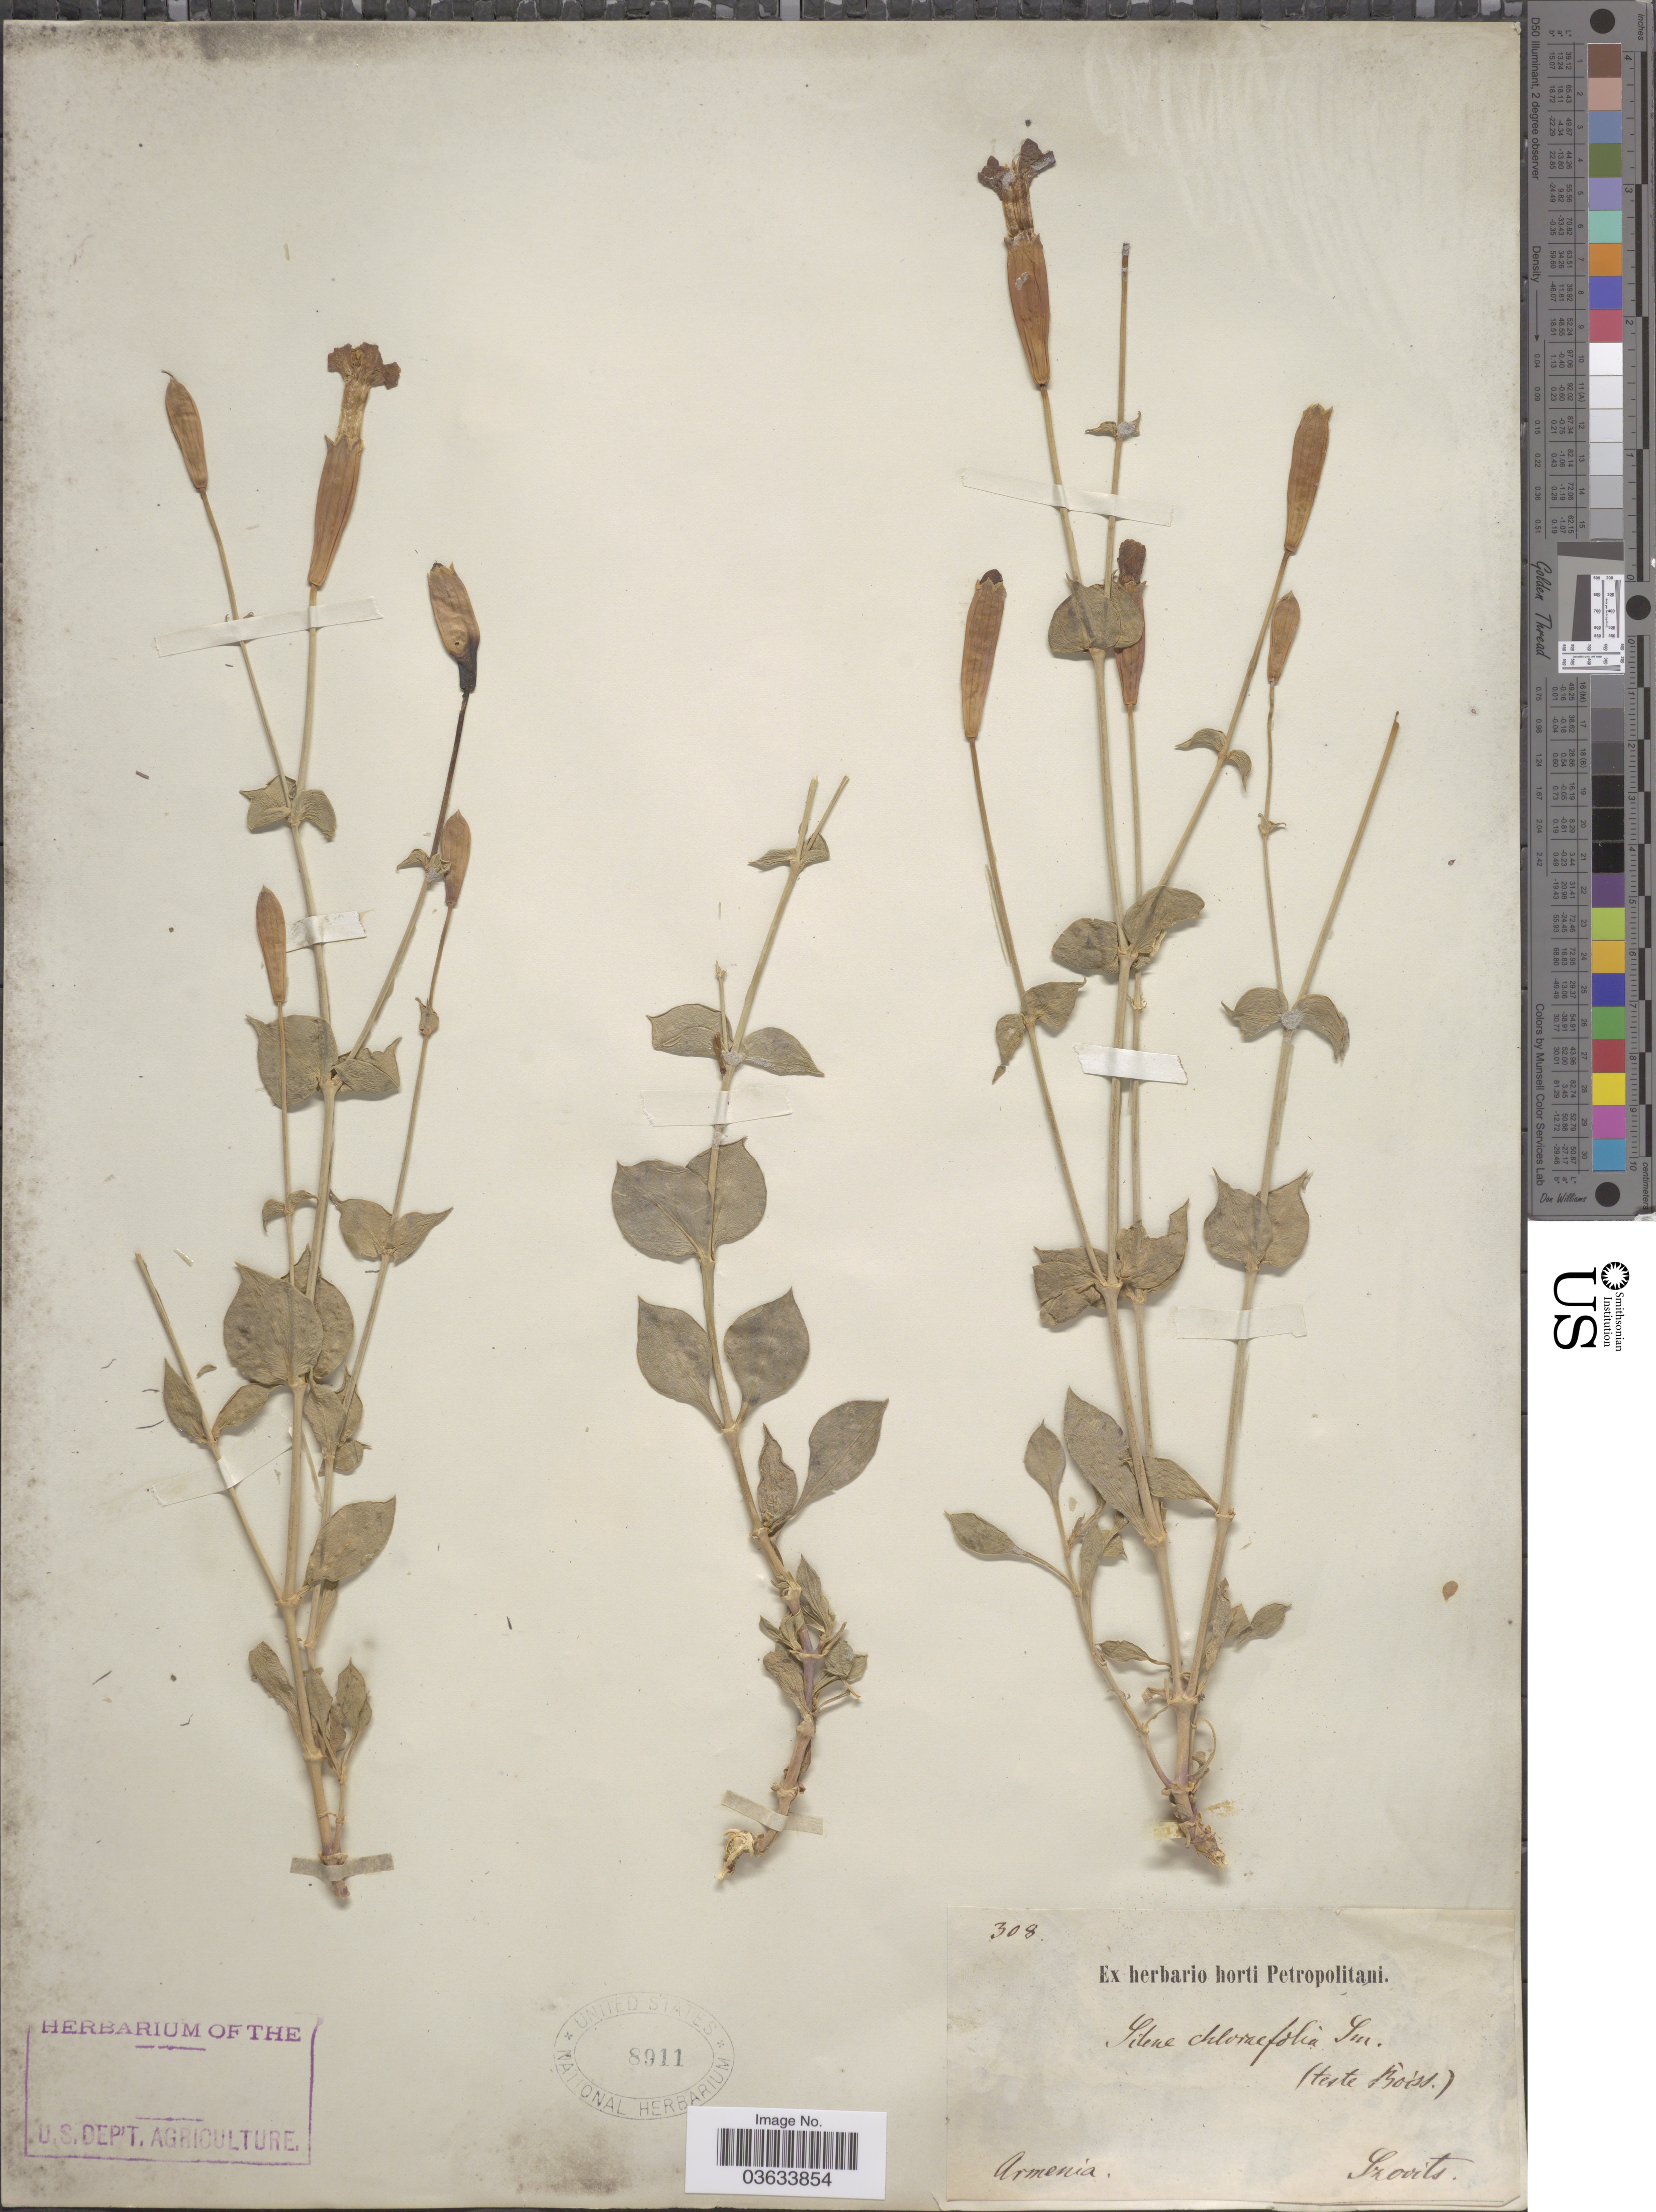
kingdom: Plantae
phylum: Tracheophyta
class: Magnoliopsida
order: Caryophyllales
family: Caryophyllaceae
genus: Silene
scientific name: Silene chlorifolia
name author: Sm.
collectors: Szovits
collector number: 308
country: Armenia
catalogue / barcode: US 8911